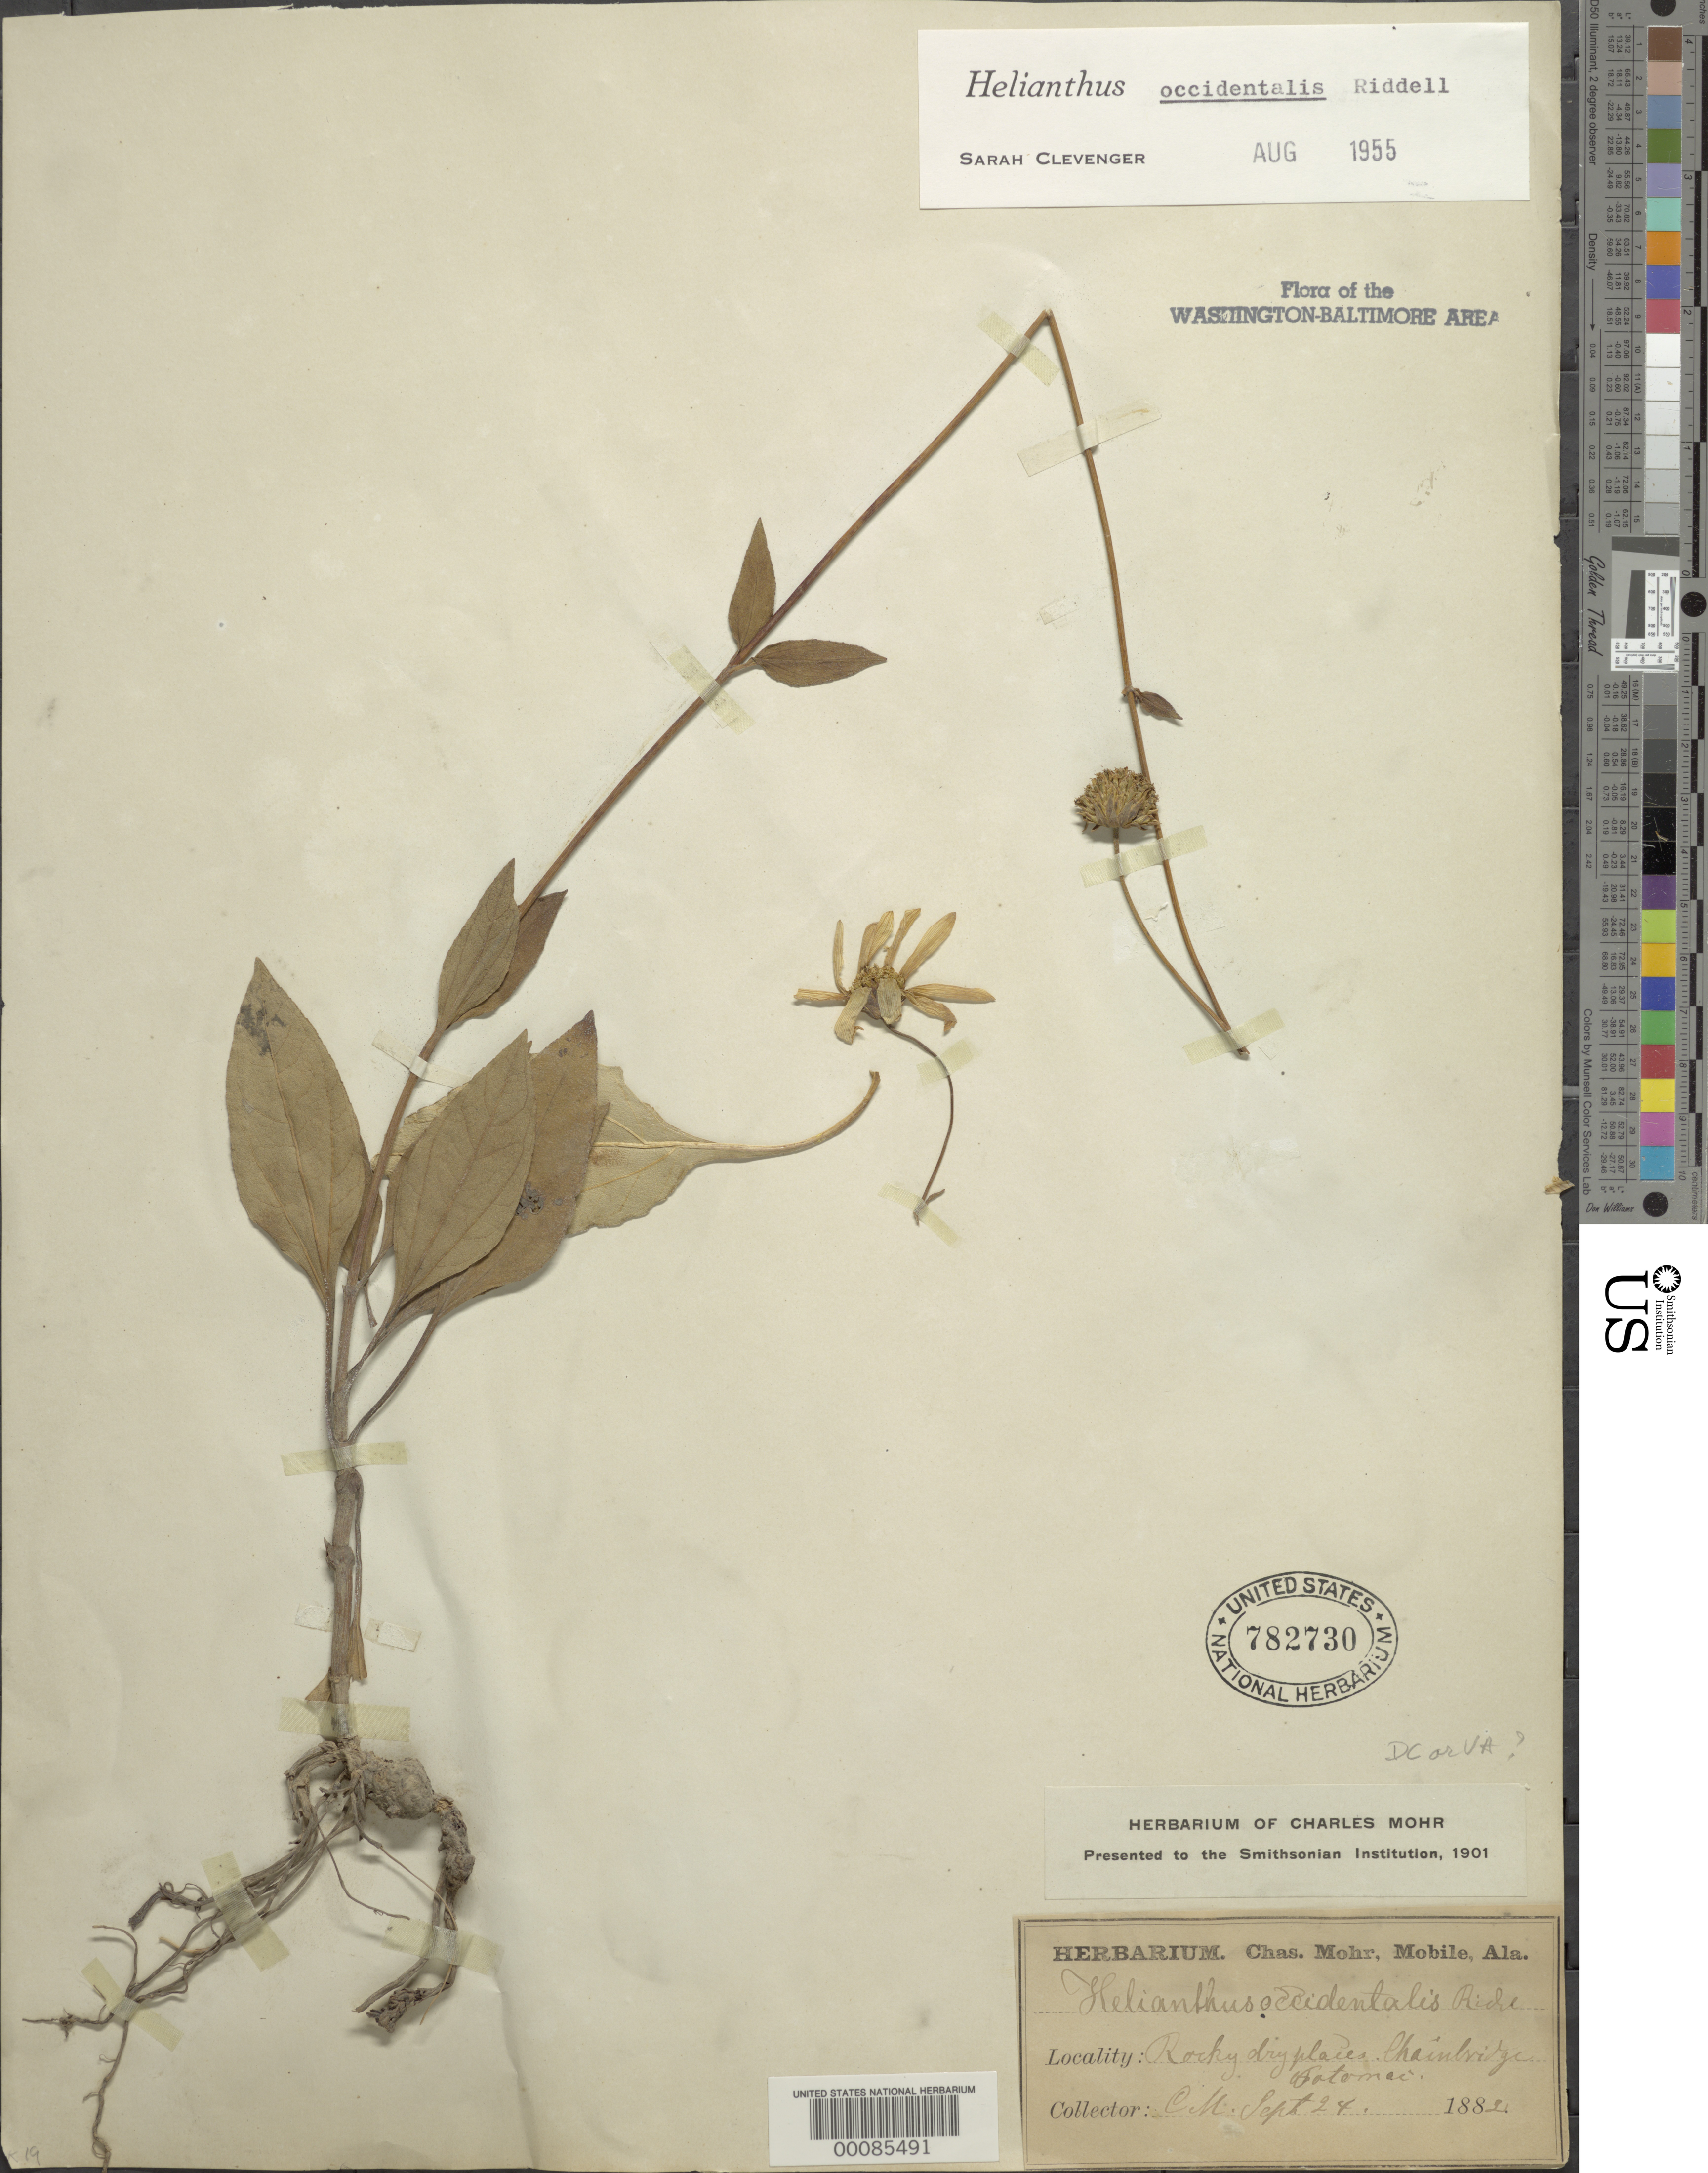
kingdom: Plantae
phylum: Tracheophyta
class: Magnoliopsida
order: Asterales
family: Asteraceae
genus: Helianthus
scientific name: Helianthus occidentalis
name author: Riddell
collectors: C. T. Mohr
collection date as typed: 24 Sep 1882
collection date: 1882-09-24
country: United States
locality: Chain Bridge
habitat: Rocky dry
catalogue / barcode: US 782730